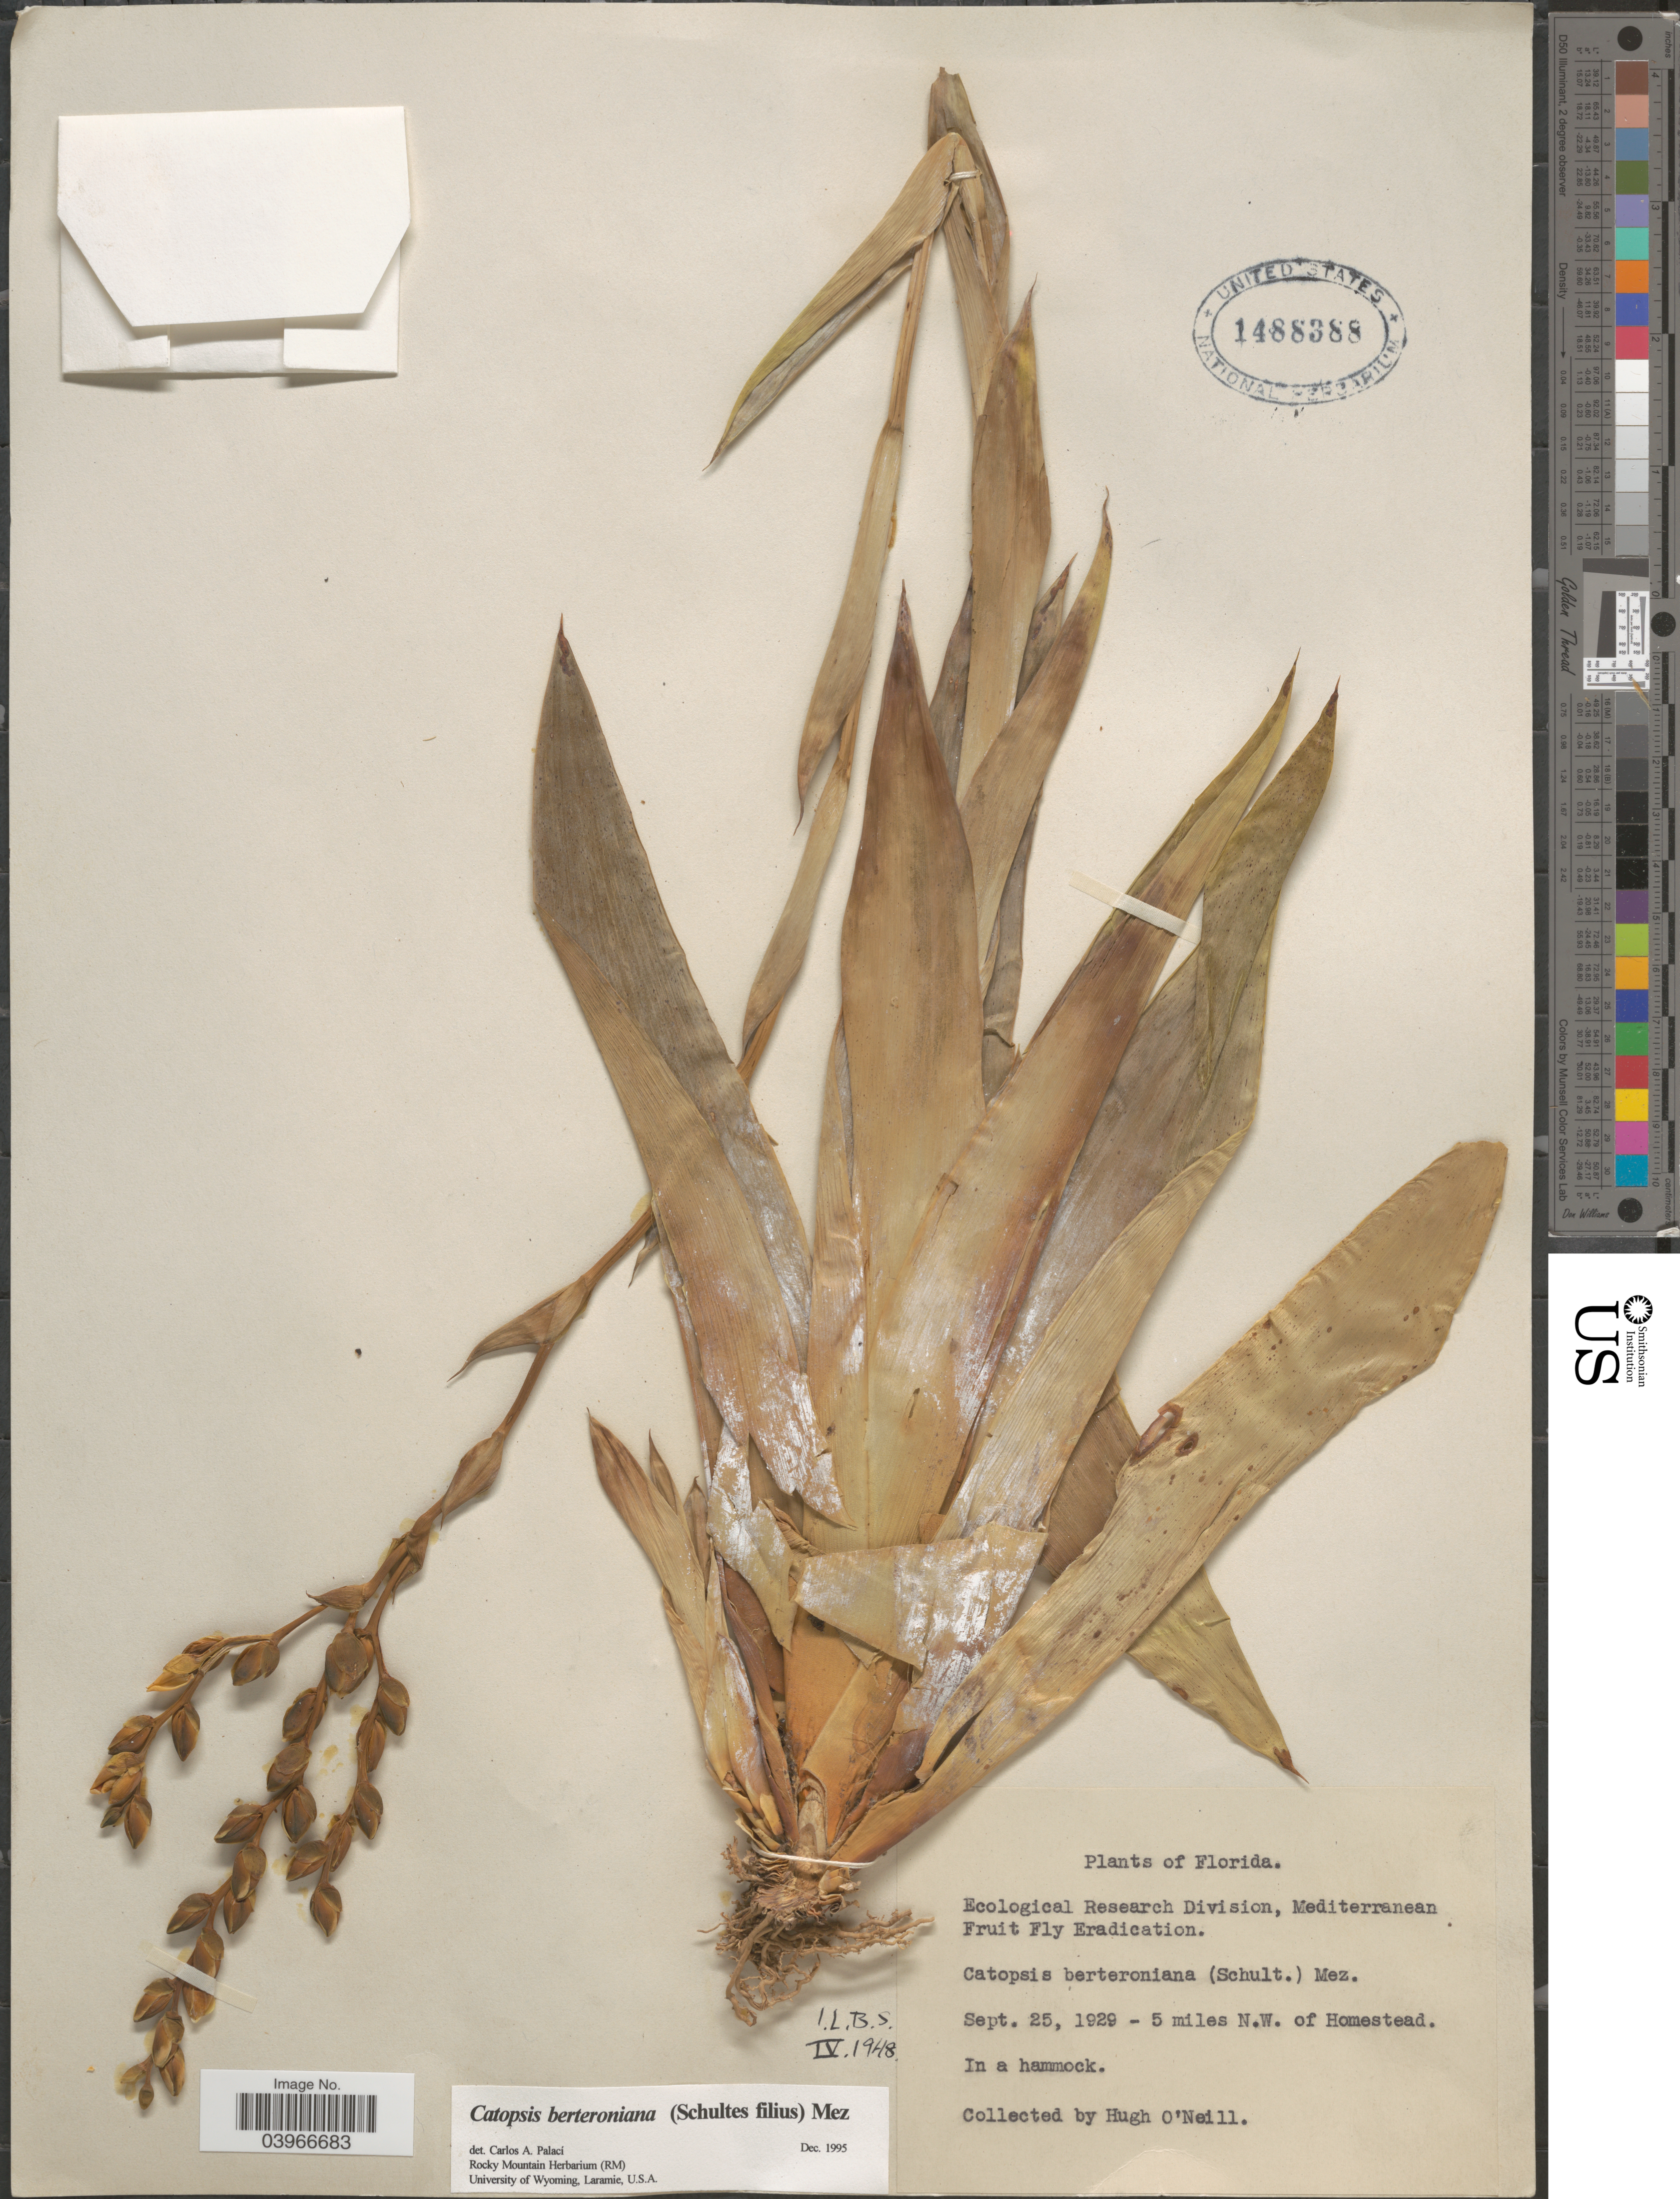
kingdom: Plantae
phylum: Tracheophyta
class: Liliopsida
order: Poales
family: Bromeliaceae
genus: Catopsis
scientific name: Catopsis berteroniana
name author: (Schult. & Schult. f.) Mez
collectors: H. O'Neill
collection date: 1929-09-25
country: United States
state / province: Florida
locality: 5 miles N.W. of Homestead.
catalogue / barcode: US 1488388